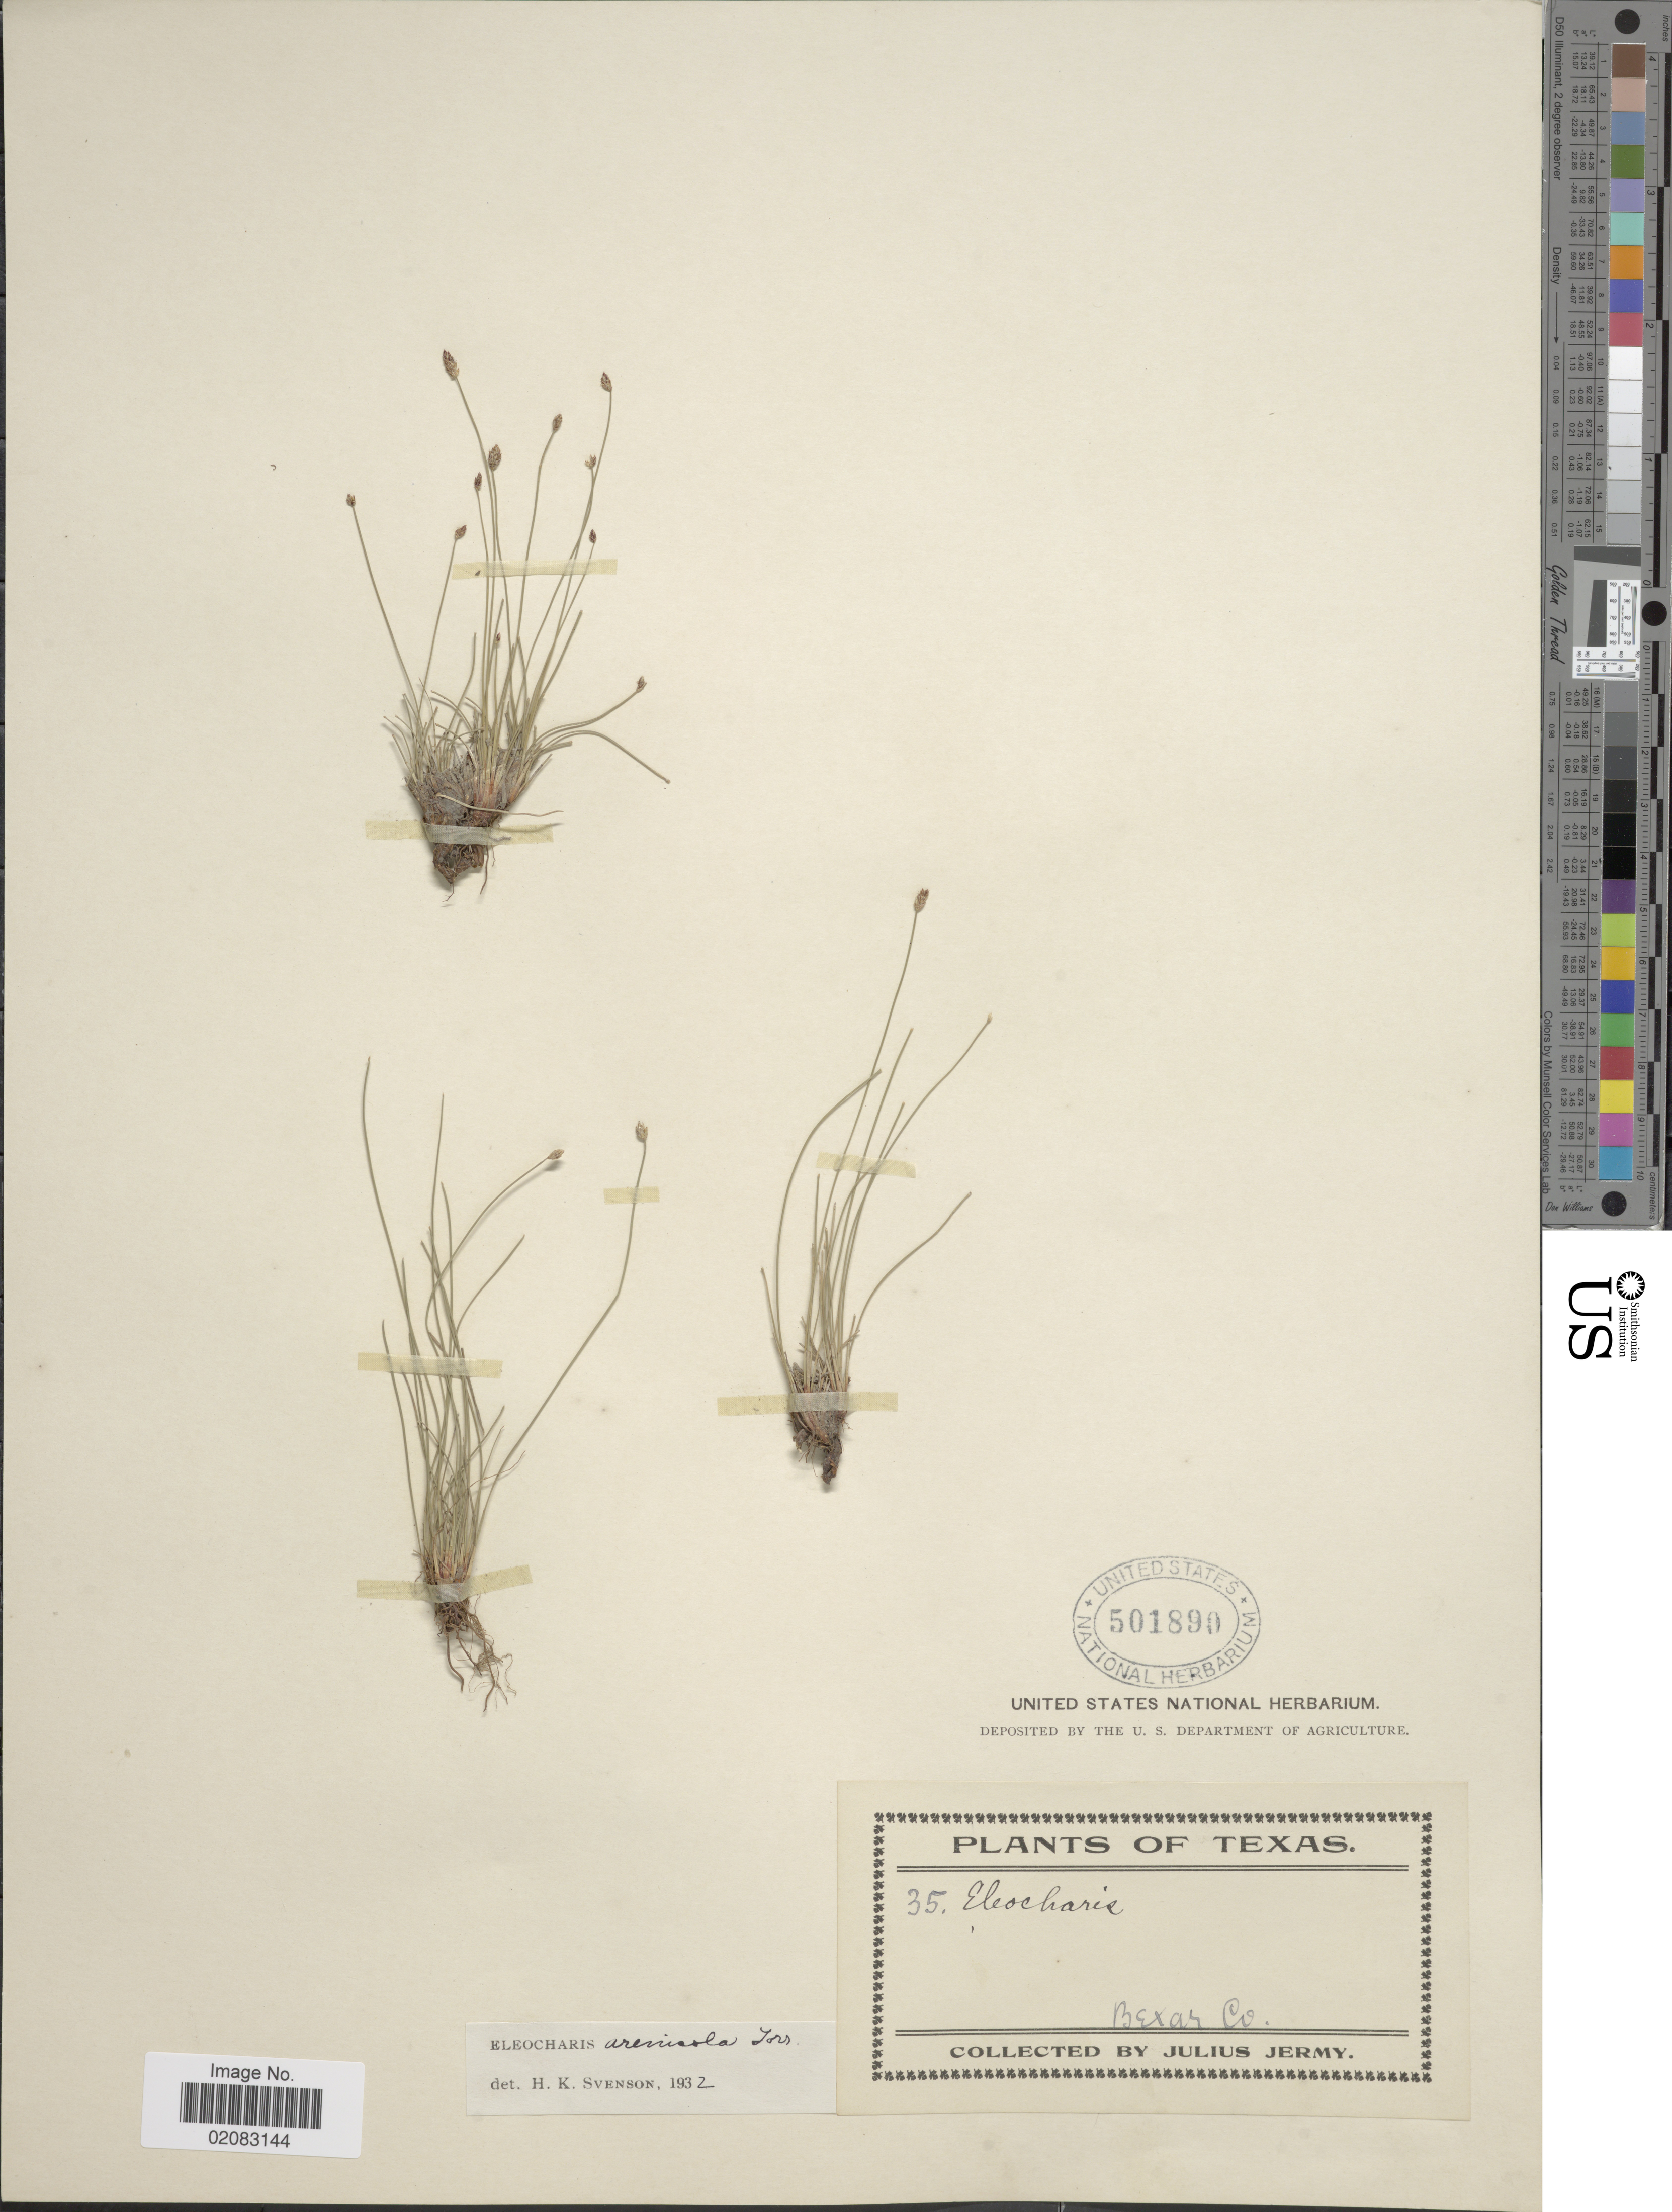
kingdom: Plantae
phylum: Tracheophyta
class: Liliopsida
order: Poales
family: Cyperaceae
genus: Eleocharis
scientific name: Eleocharis montevidensis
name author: Kunth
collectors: J. Jermy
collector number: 35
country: United States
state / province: Texas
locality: Bexar Co.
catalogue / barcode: US 501890